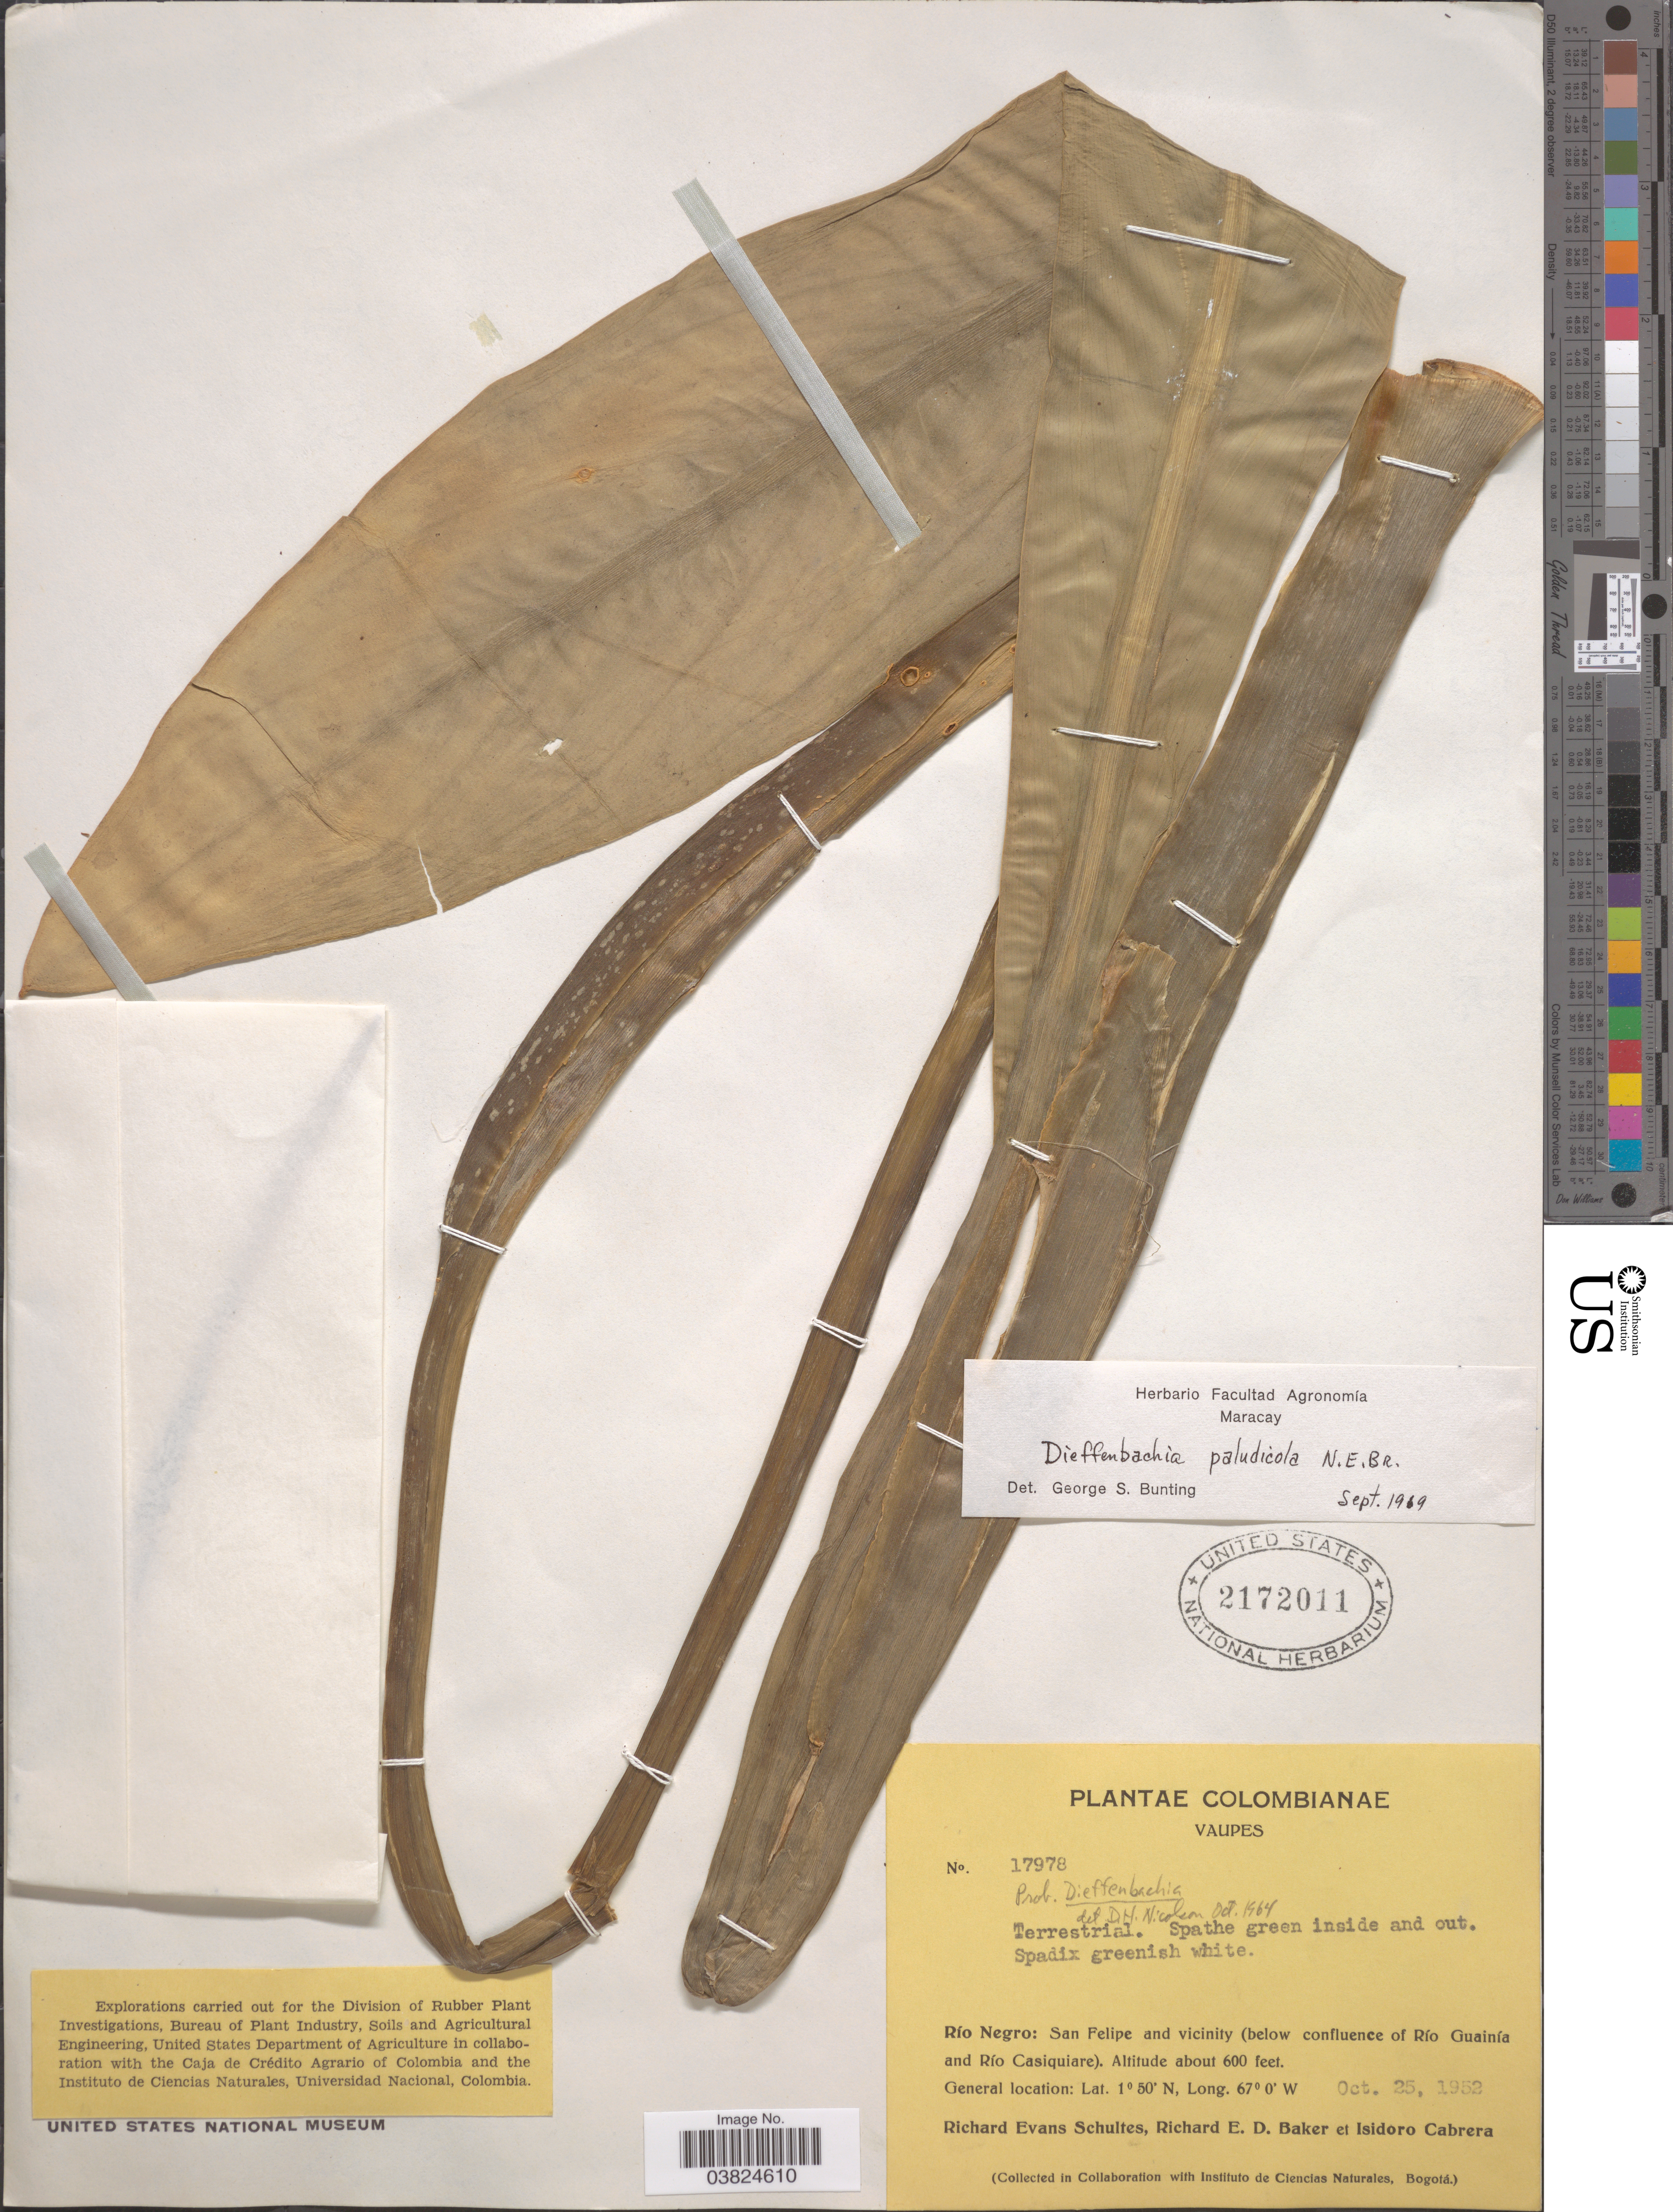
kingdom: Plantae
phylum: Tracheophyta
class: Liliopsida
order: Alismatales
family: Araceae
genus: Dieffenbachia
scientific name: Dieffenbachia paludicola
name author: N.E. Br. ex Gleason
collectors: R. E. Schultes, R. E. D. Baker & I. Cabrera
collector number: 17978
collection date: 1952-10-25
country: Colombia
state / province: Vaupés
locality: Río Negro: San Felipe and vicinity (below confluence of Río Guainía and Río Casiquiare).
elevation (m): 183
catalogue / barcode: US 2172011